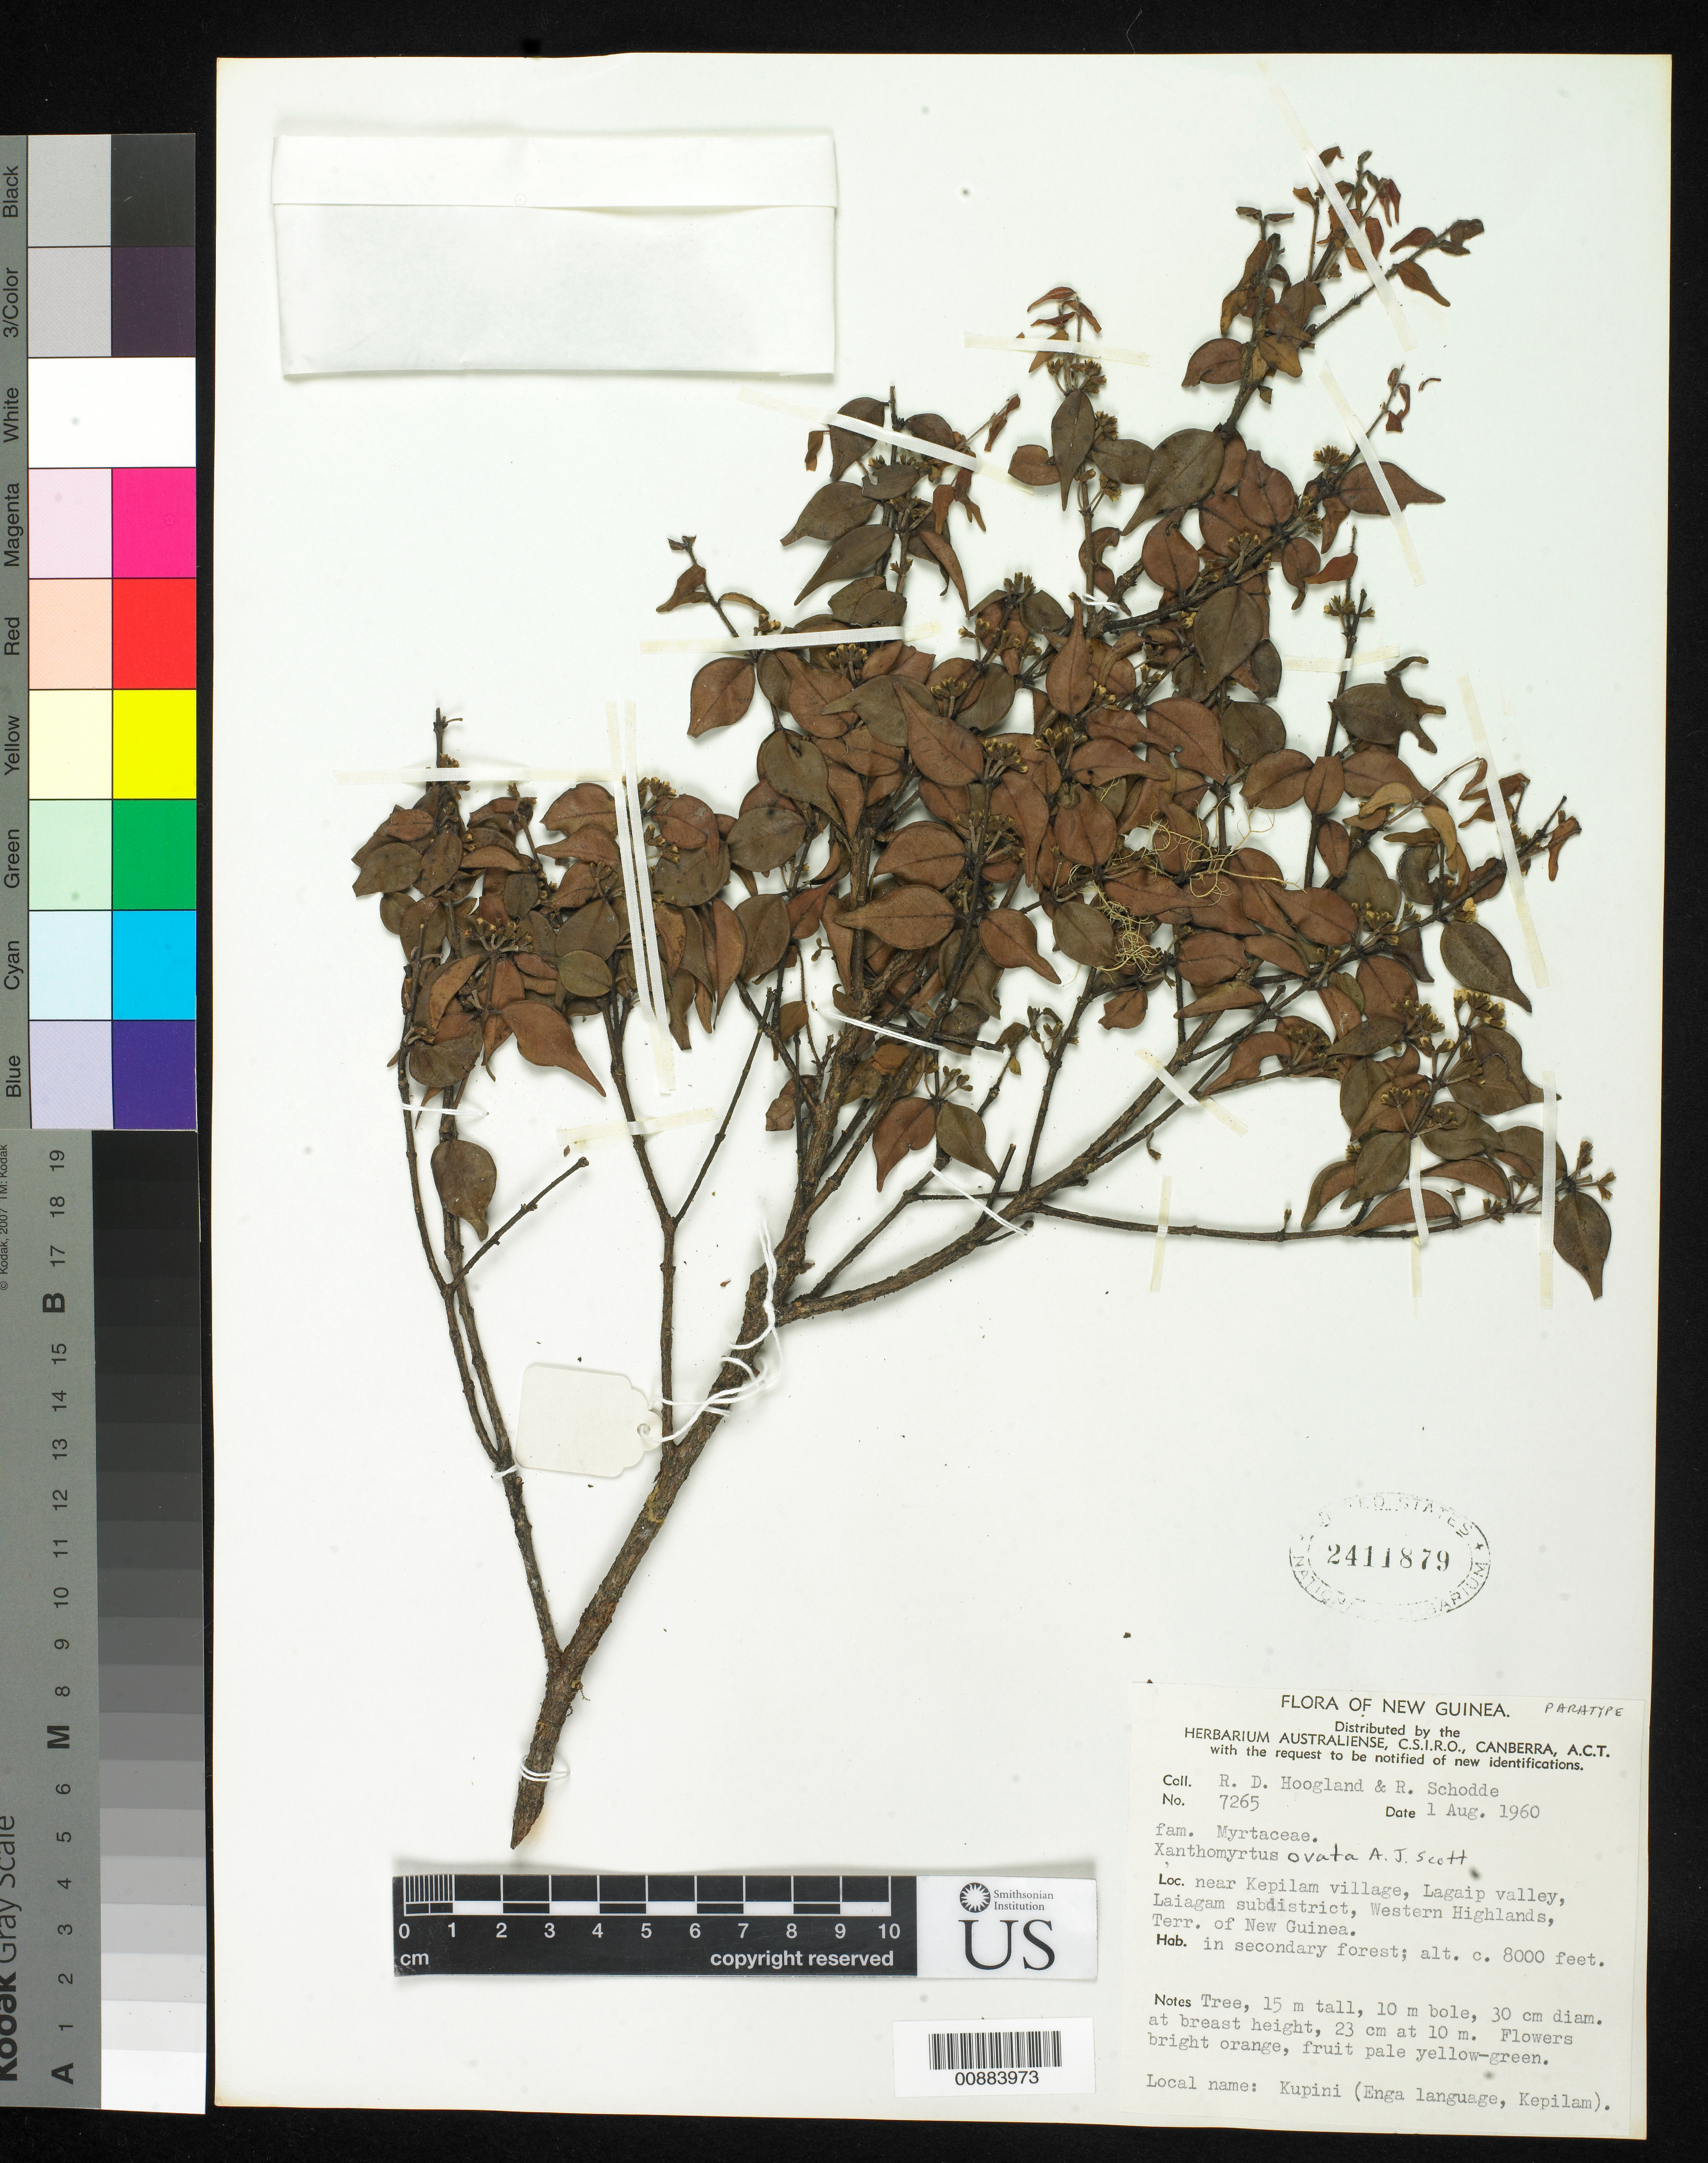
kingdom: Plantae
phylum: Tracheophyta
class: Magnoliopsida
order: Myrtales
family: Myrtaceae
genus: Xanthomyrtus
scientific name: Xanthomyrtus ovata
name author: A.J. Scott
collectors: R. D. Hoogland & R. Schodde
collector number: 7265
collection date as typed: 01 Aug 1960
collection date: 1960-08-01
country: Papua New Guinea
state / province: Western Highlands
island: New Guinea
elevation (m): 2438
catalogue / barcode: US 2411879